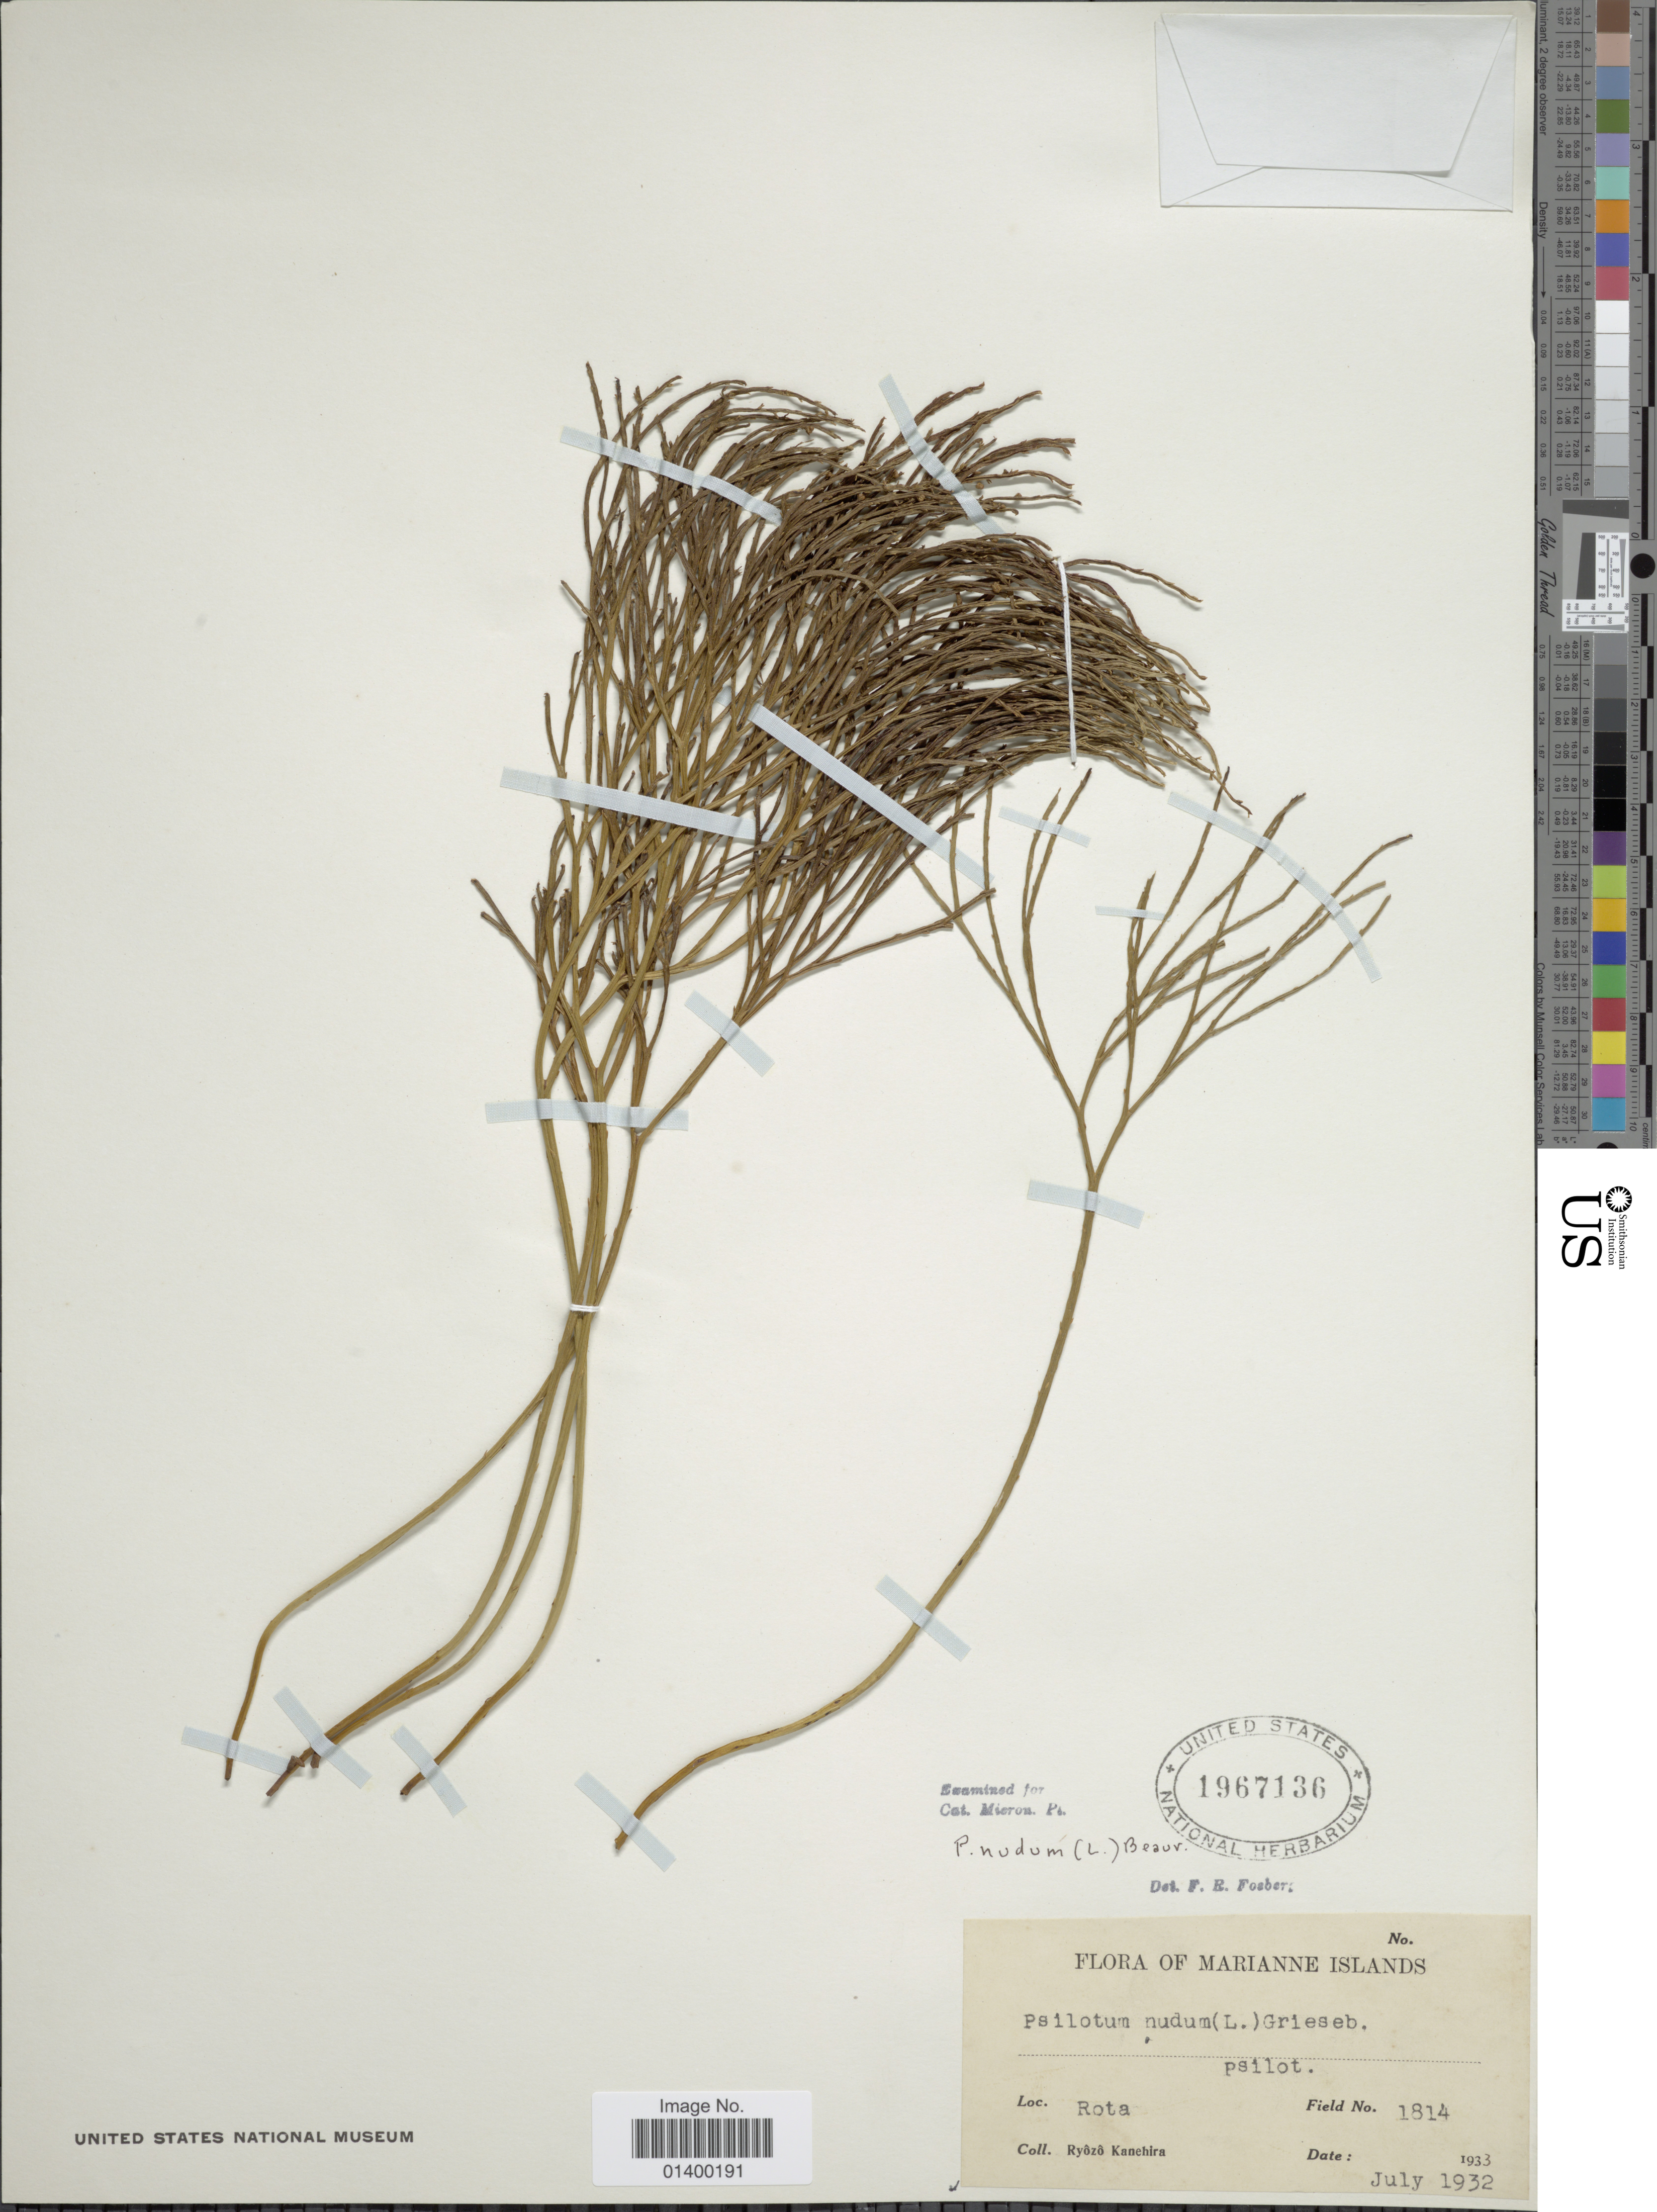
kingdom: Plantae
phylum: Tracheophyta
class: Polypodiopsida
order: Psilotales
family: Psilotaceae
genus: Psilotum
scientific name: Psilotum nudum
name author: (L.) P. Beauv.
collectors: R. Kanehira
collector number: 1814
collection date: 1932-07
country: Northern Mariana Islands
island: Rota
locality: Rota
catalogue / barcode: US 1967136